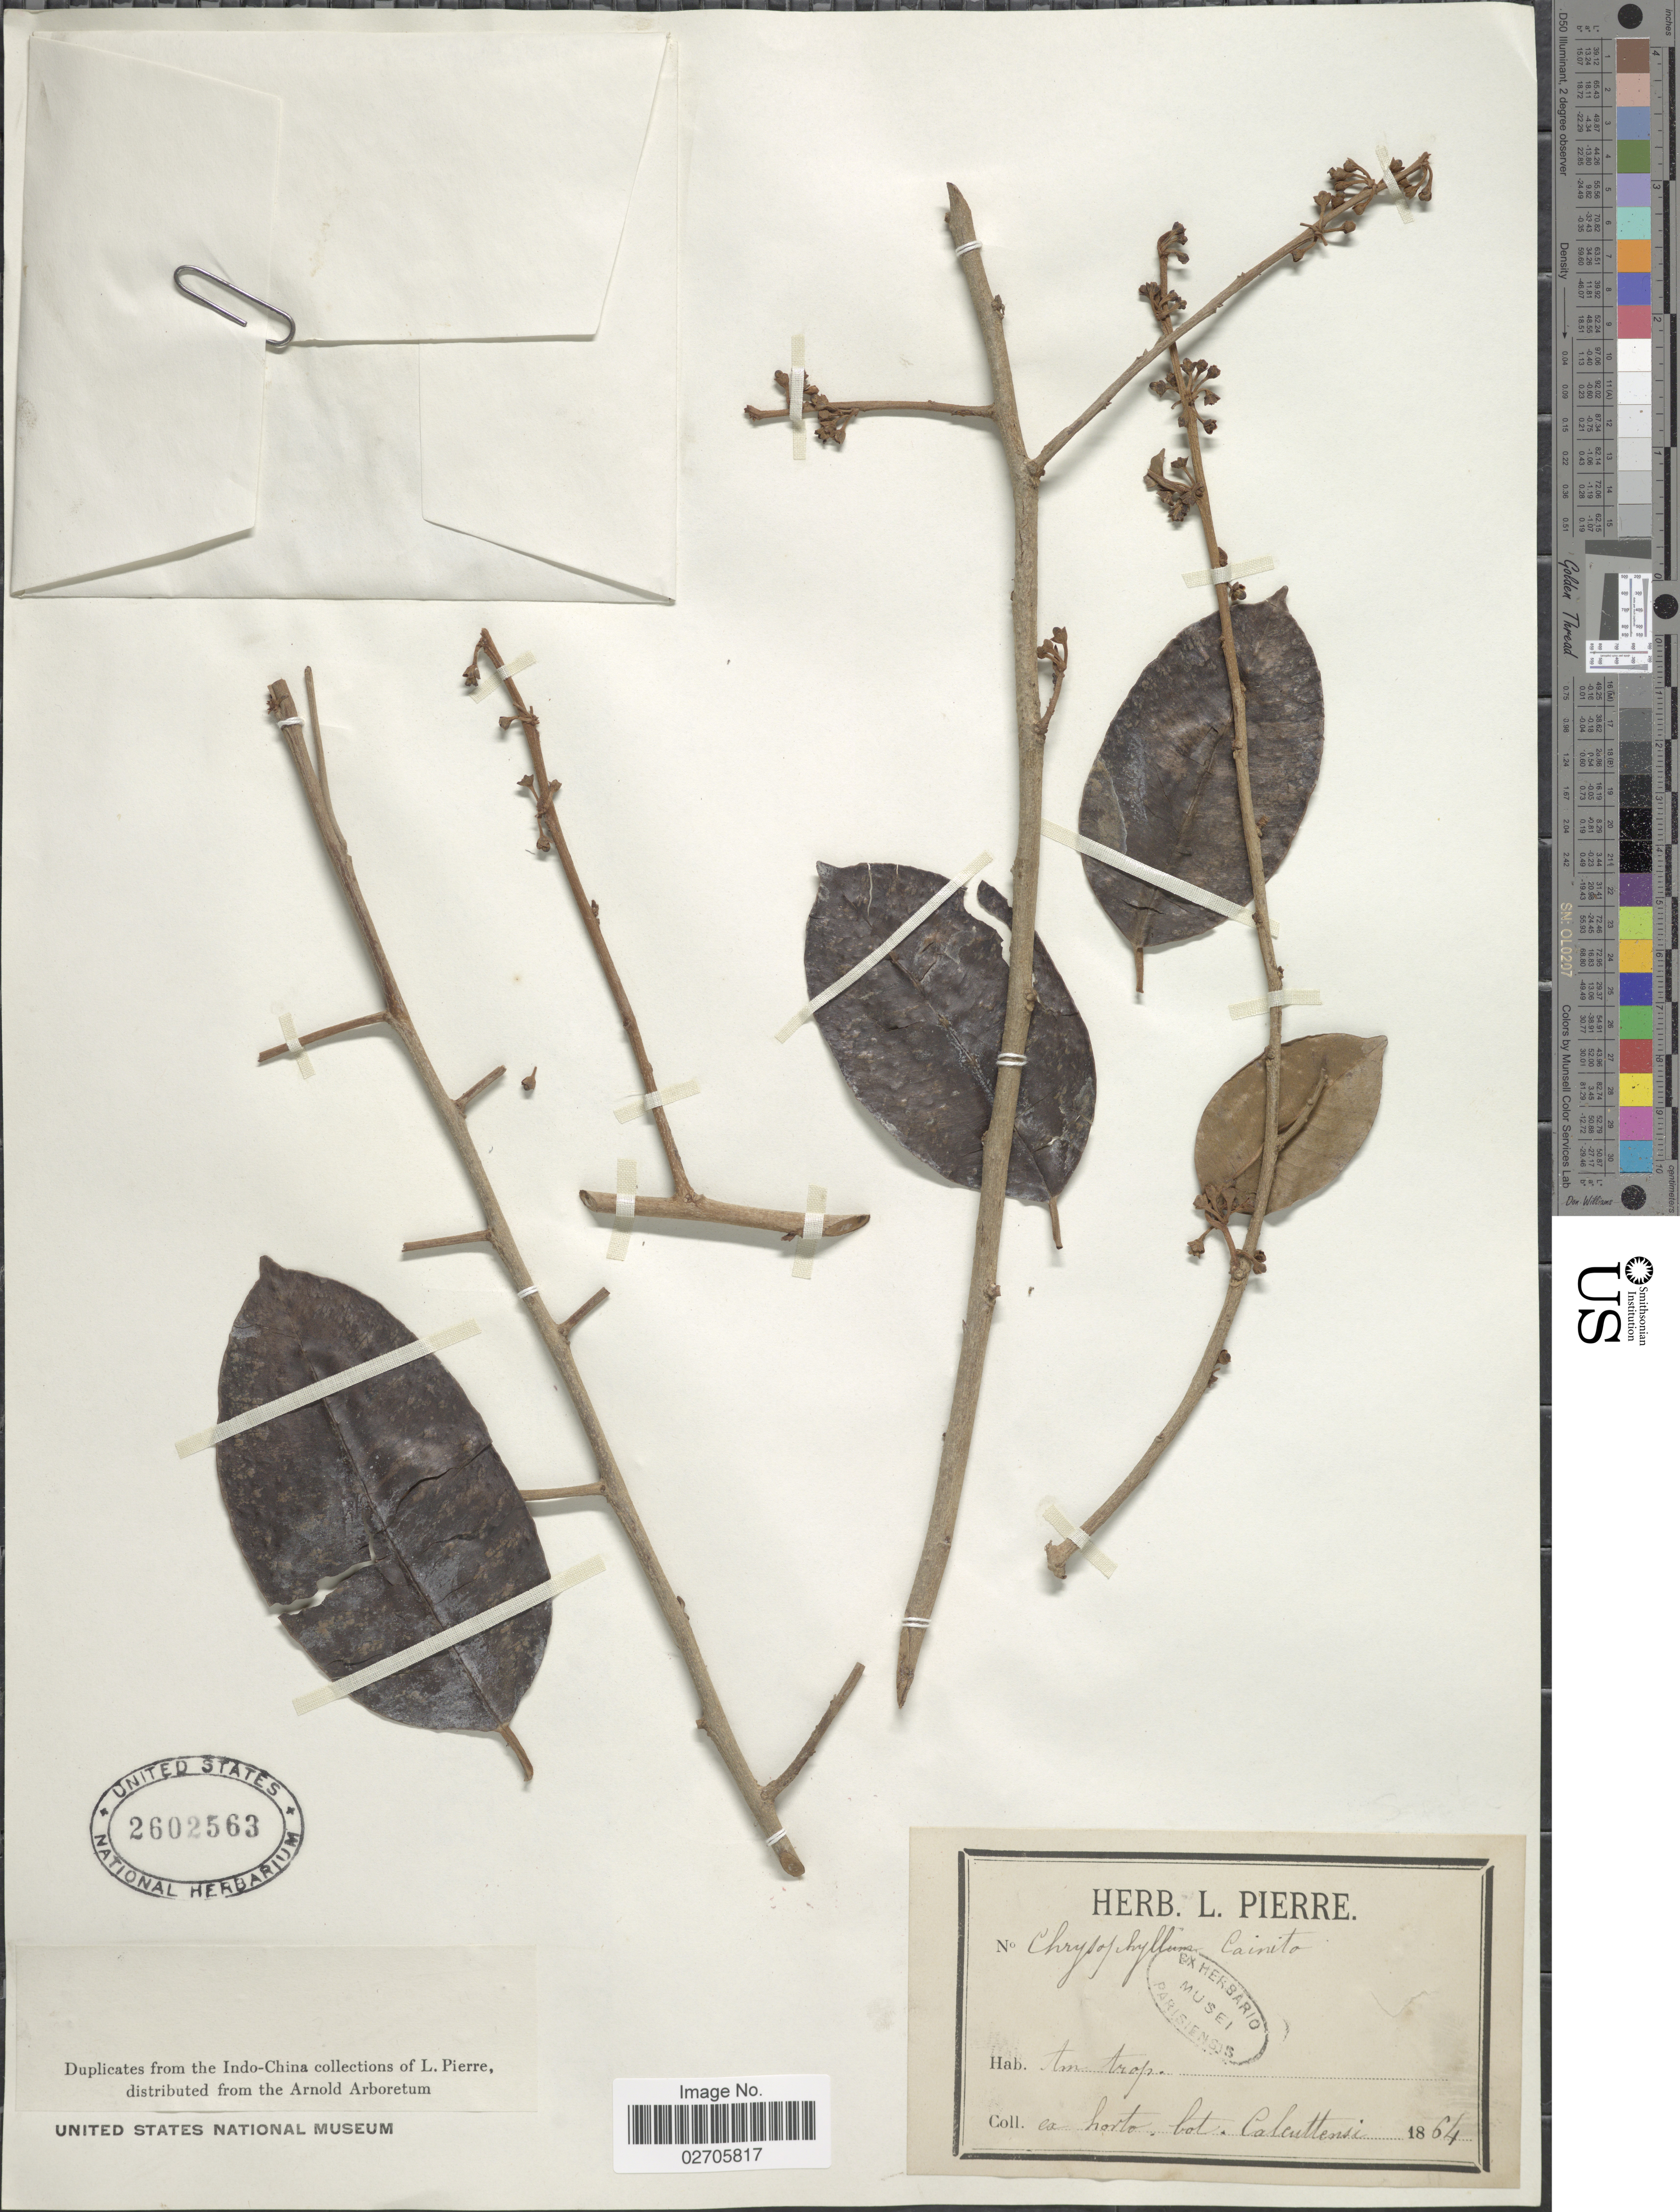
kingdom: Plantae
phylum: Tracheophyta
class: Magnoliopsida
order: Ericales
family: Sapotaceae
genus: Chrysophyllum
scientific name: Chrysophyllum cainito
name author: L.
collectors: ex Herb. Hort. Bot. Calcuttensis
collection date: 1864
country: India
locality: Am trop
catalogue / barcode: US 2602563